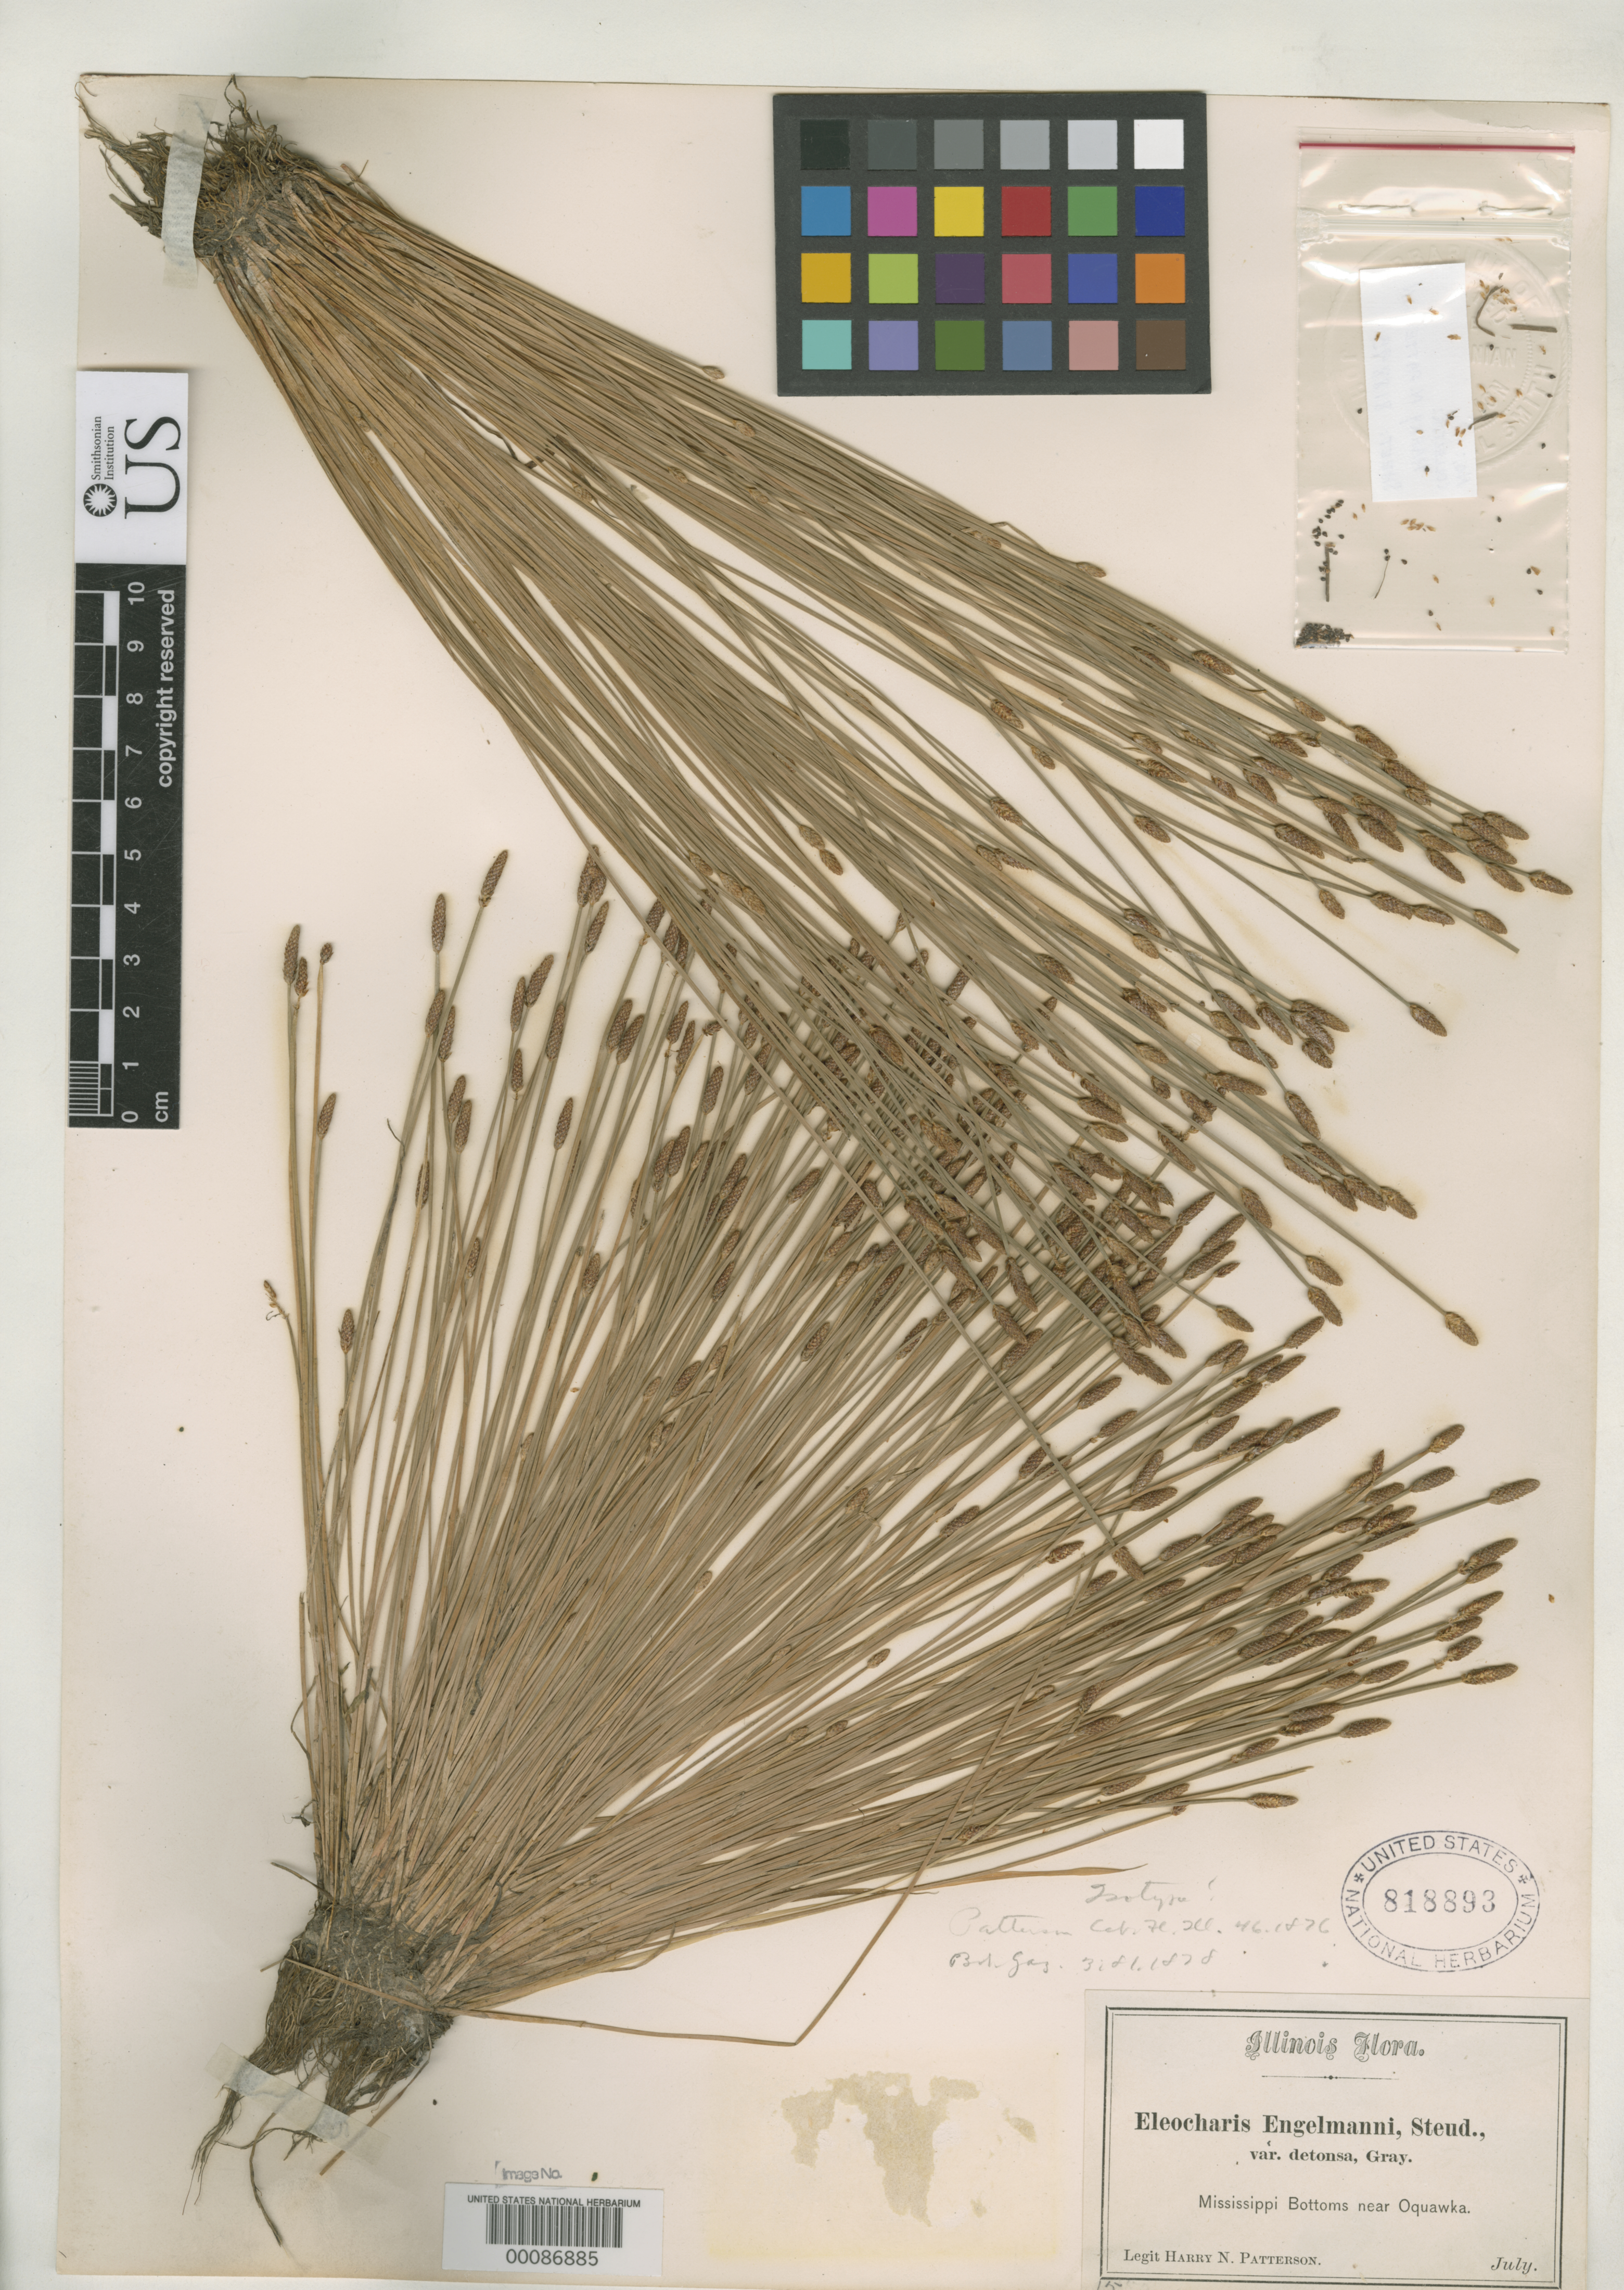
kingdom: Plantae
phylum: Tracheophyta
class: Liliopsida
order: Poales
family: Cyperaceae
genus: Eleocharis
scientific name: Eleocharis engelmannii var. detonsa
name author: A. Gray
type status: Isotype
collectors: H. N. Patterson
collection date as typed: Jul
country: United States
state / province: Illinois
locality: Mississippi Bottoms near Oquawka.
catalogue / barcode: US 818893